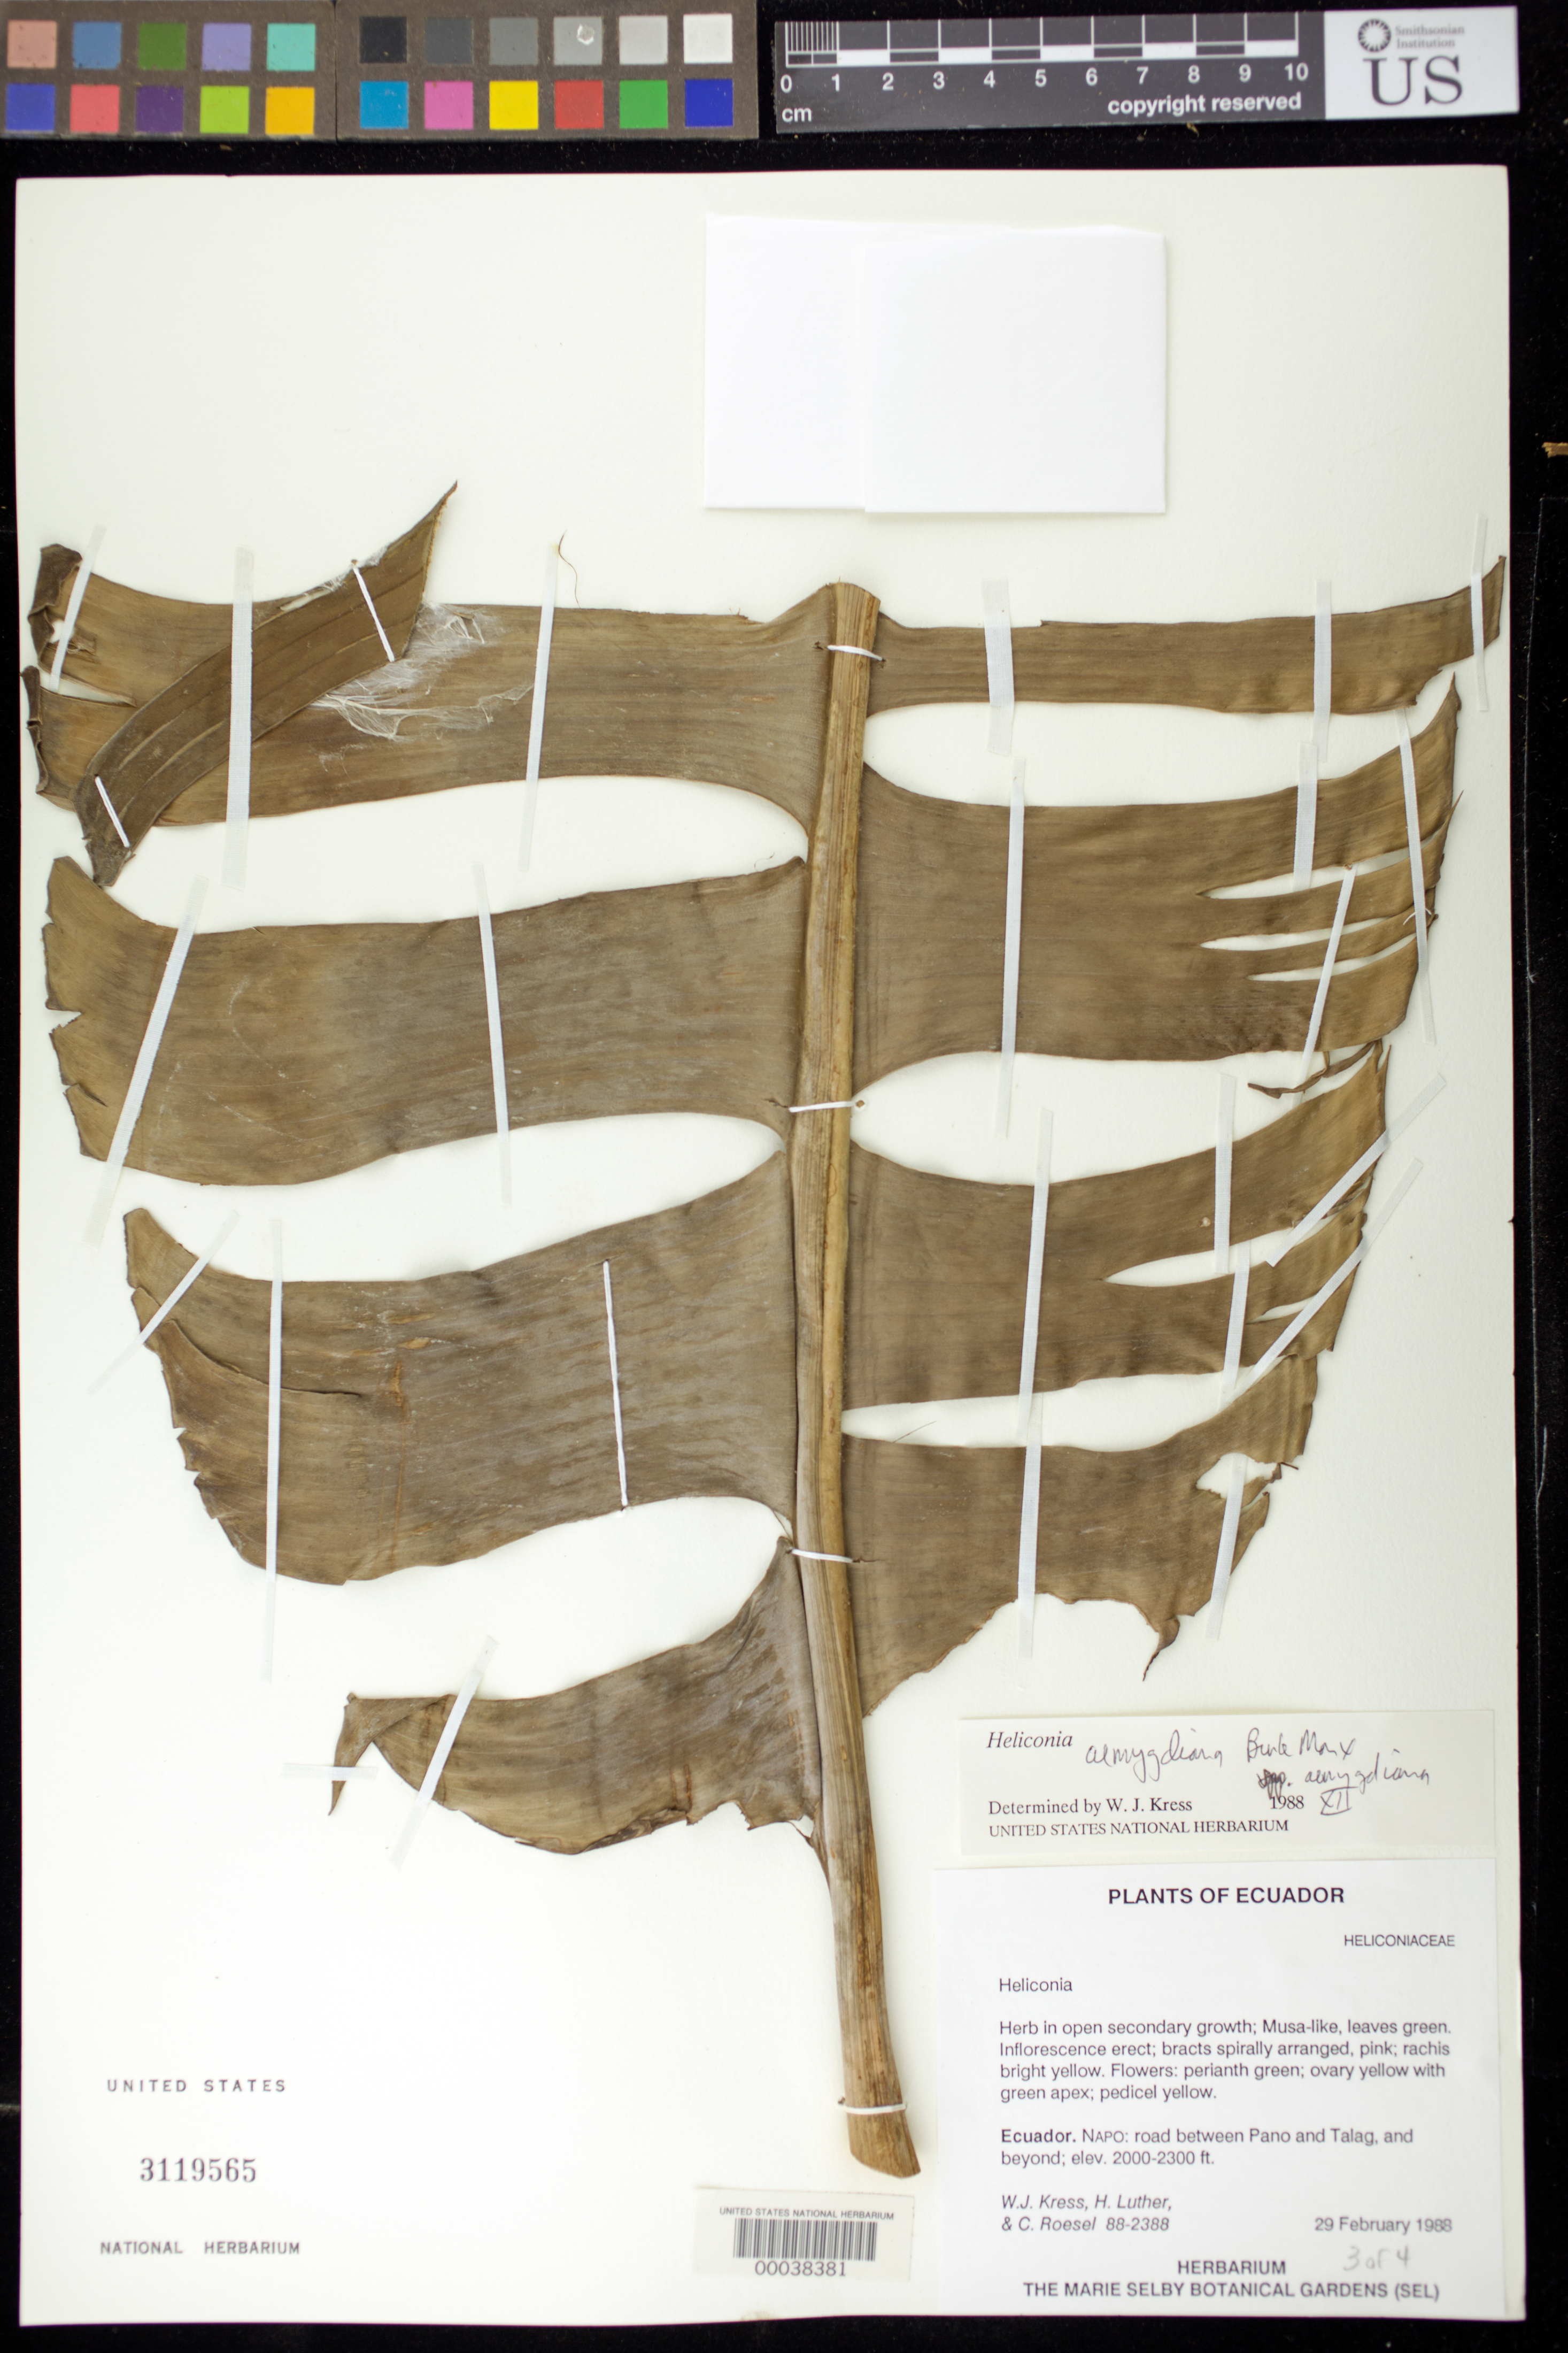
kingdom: Plantae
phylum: Tracheophyta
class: Liliopsida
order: Zingiberales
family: Heliconiaceae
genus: Heliconia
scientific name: Heliconia aemygdiana subsp. aemygdiana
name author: Burle-Marx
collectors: W. J. Kress, Harry E. Luther & C. S. Roesel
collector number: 88-2388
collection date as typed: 29 Feb 1988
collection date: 1988-02-29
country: Ecuador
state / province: Napo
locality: Road between pano and talag, and beyond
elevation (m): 610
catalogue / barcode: US 3119565